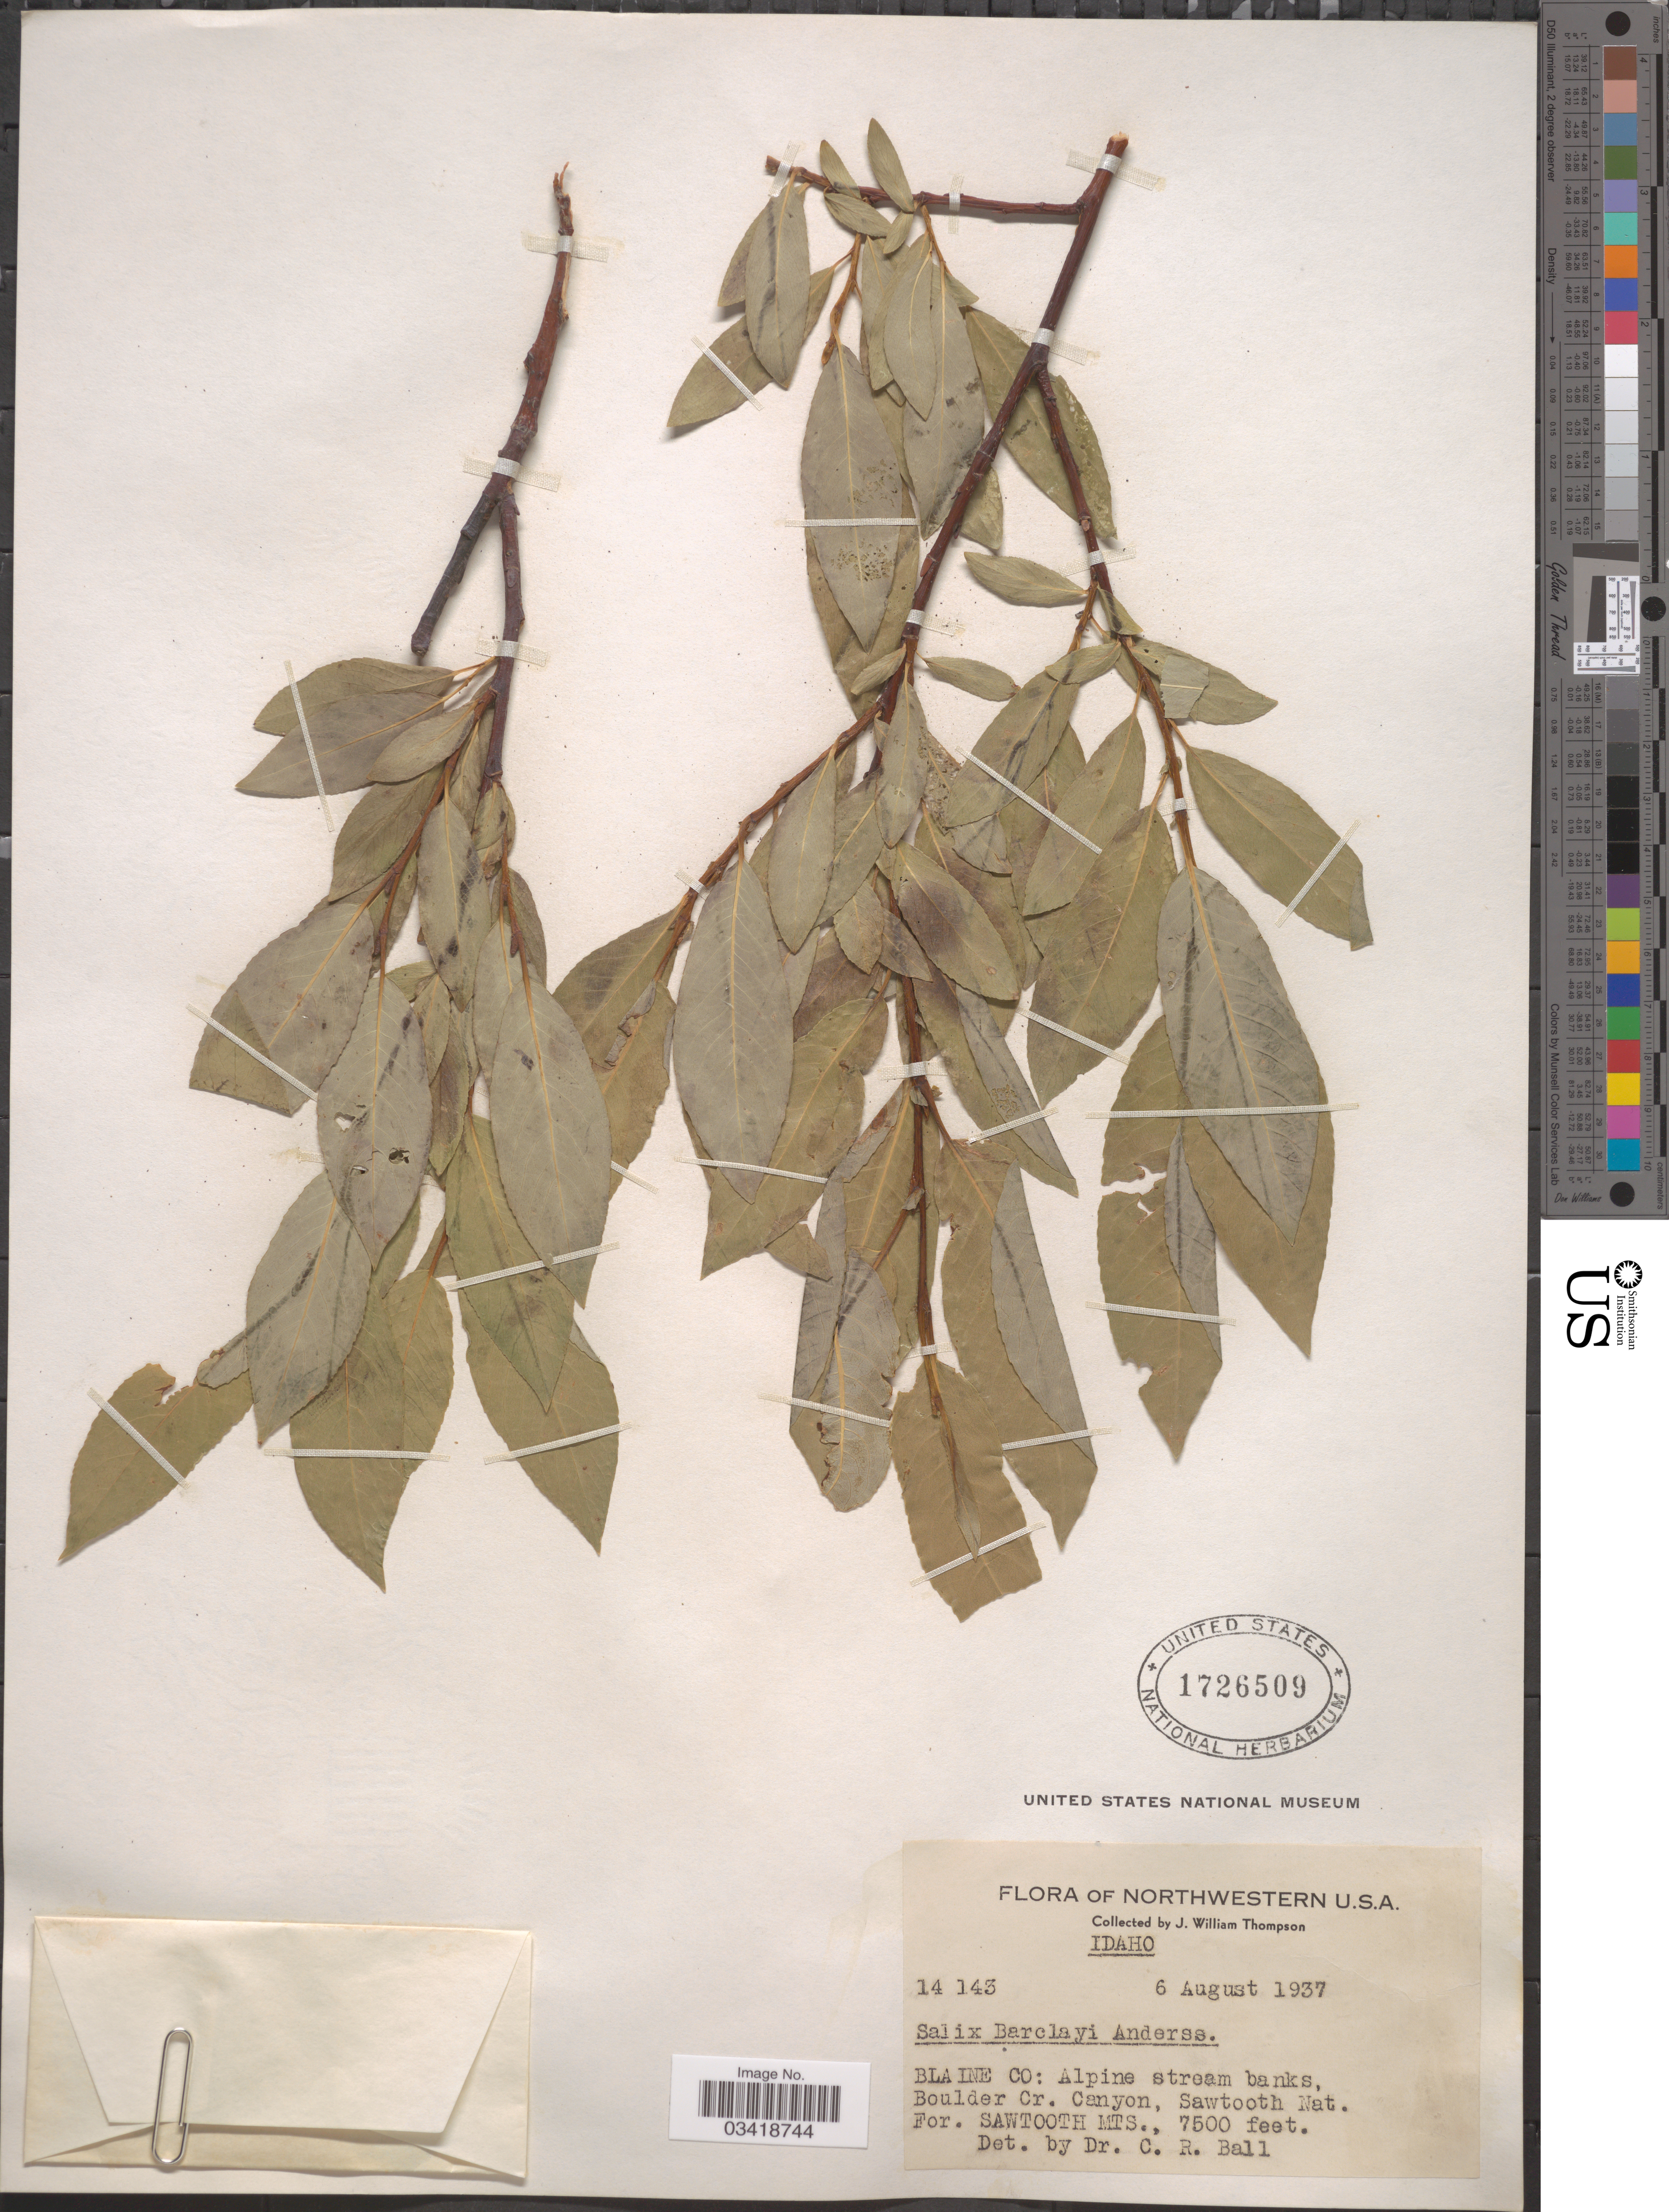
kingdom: Plantae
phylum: Tracheophyta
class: Magnoliopsida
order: Malpighiales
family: Salicaceae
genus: Salix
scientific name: Salix barclayi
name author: Andersson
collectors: J. W. Thompson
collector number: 14143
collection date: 1937-08-06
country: United States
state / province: Idaho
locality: Northwestern U.S.A. Blaine Co: Alpine stream banks, Boulder Cr. Canyon, Sawtooth Nat. For. Sawtooth Mts.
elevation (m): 2286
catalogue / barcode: US 1726509